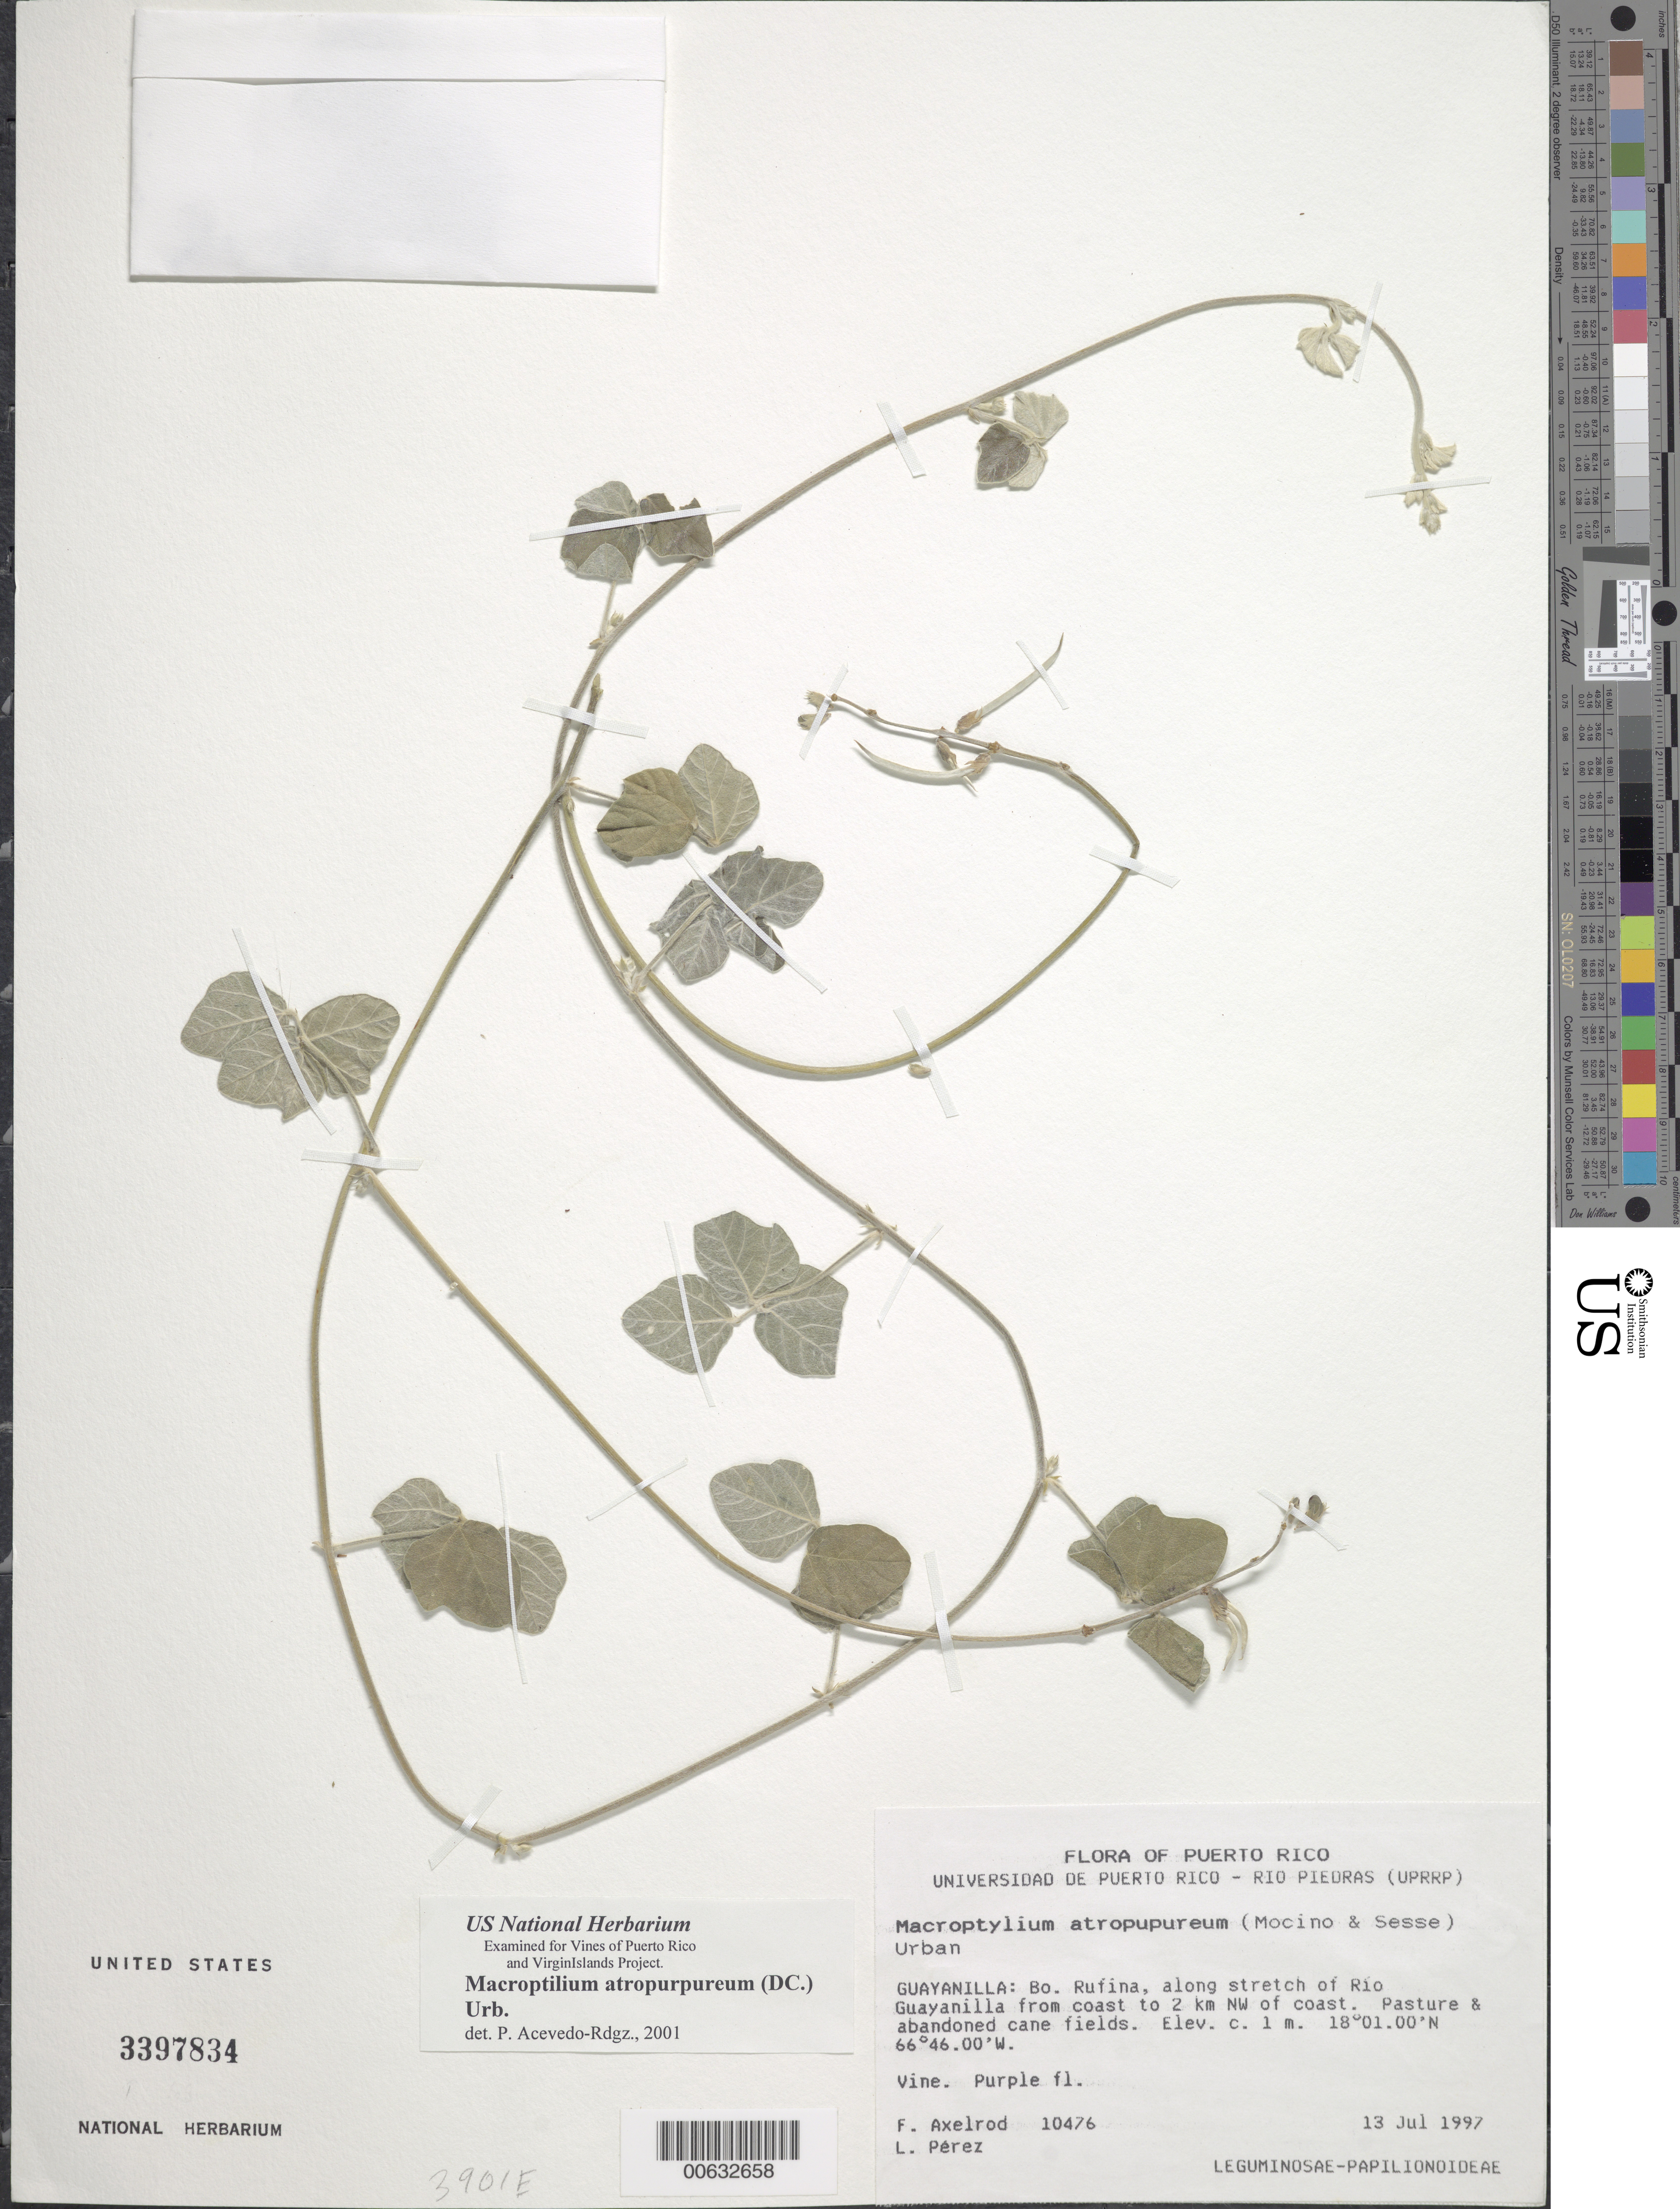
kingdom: Plantae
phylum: Tracheophyta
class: Magnoliopsida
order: Fabales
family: Fabaceae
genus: Macroptilium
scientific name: Macroptilium atropurpureum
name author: (DC.) Urb.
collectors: F. S. Axelrod & L. Pérez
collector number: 10476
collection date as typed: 13 Jul 1997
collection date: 1997-07-13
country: Puerto Rico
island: Greater Antilles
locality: Guayanilla: Bo. Rufina, along stretch of Río Guayanilla from coast to 2 km NW of coast.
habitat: Pasture and abandoned cane fields.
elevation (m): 1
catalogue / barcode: US 3397834